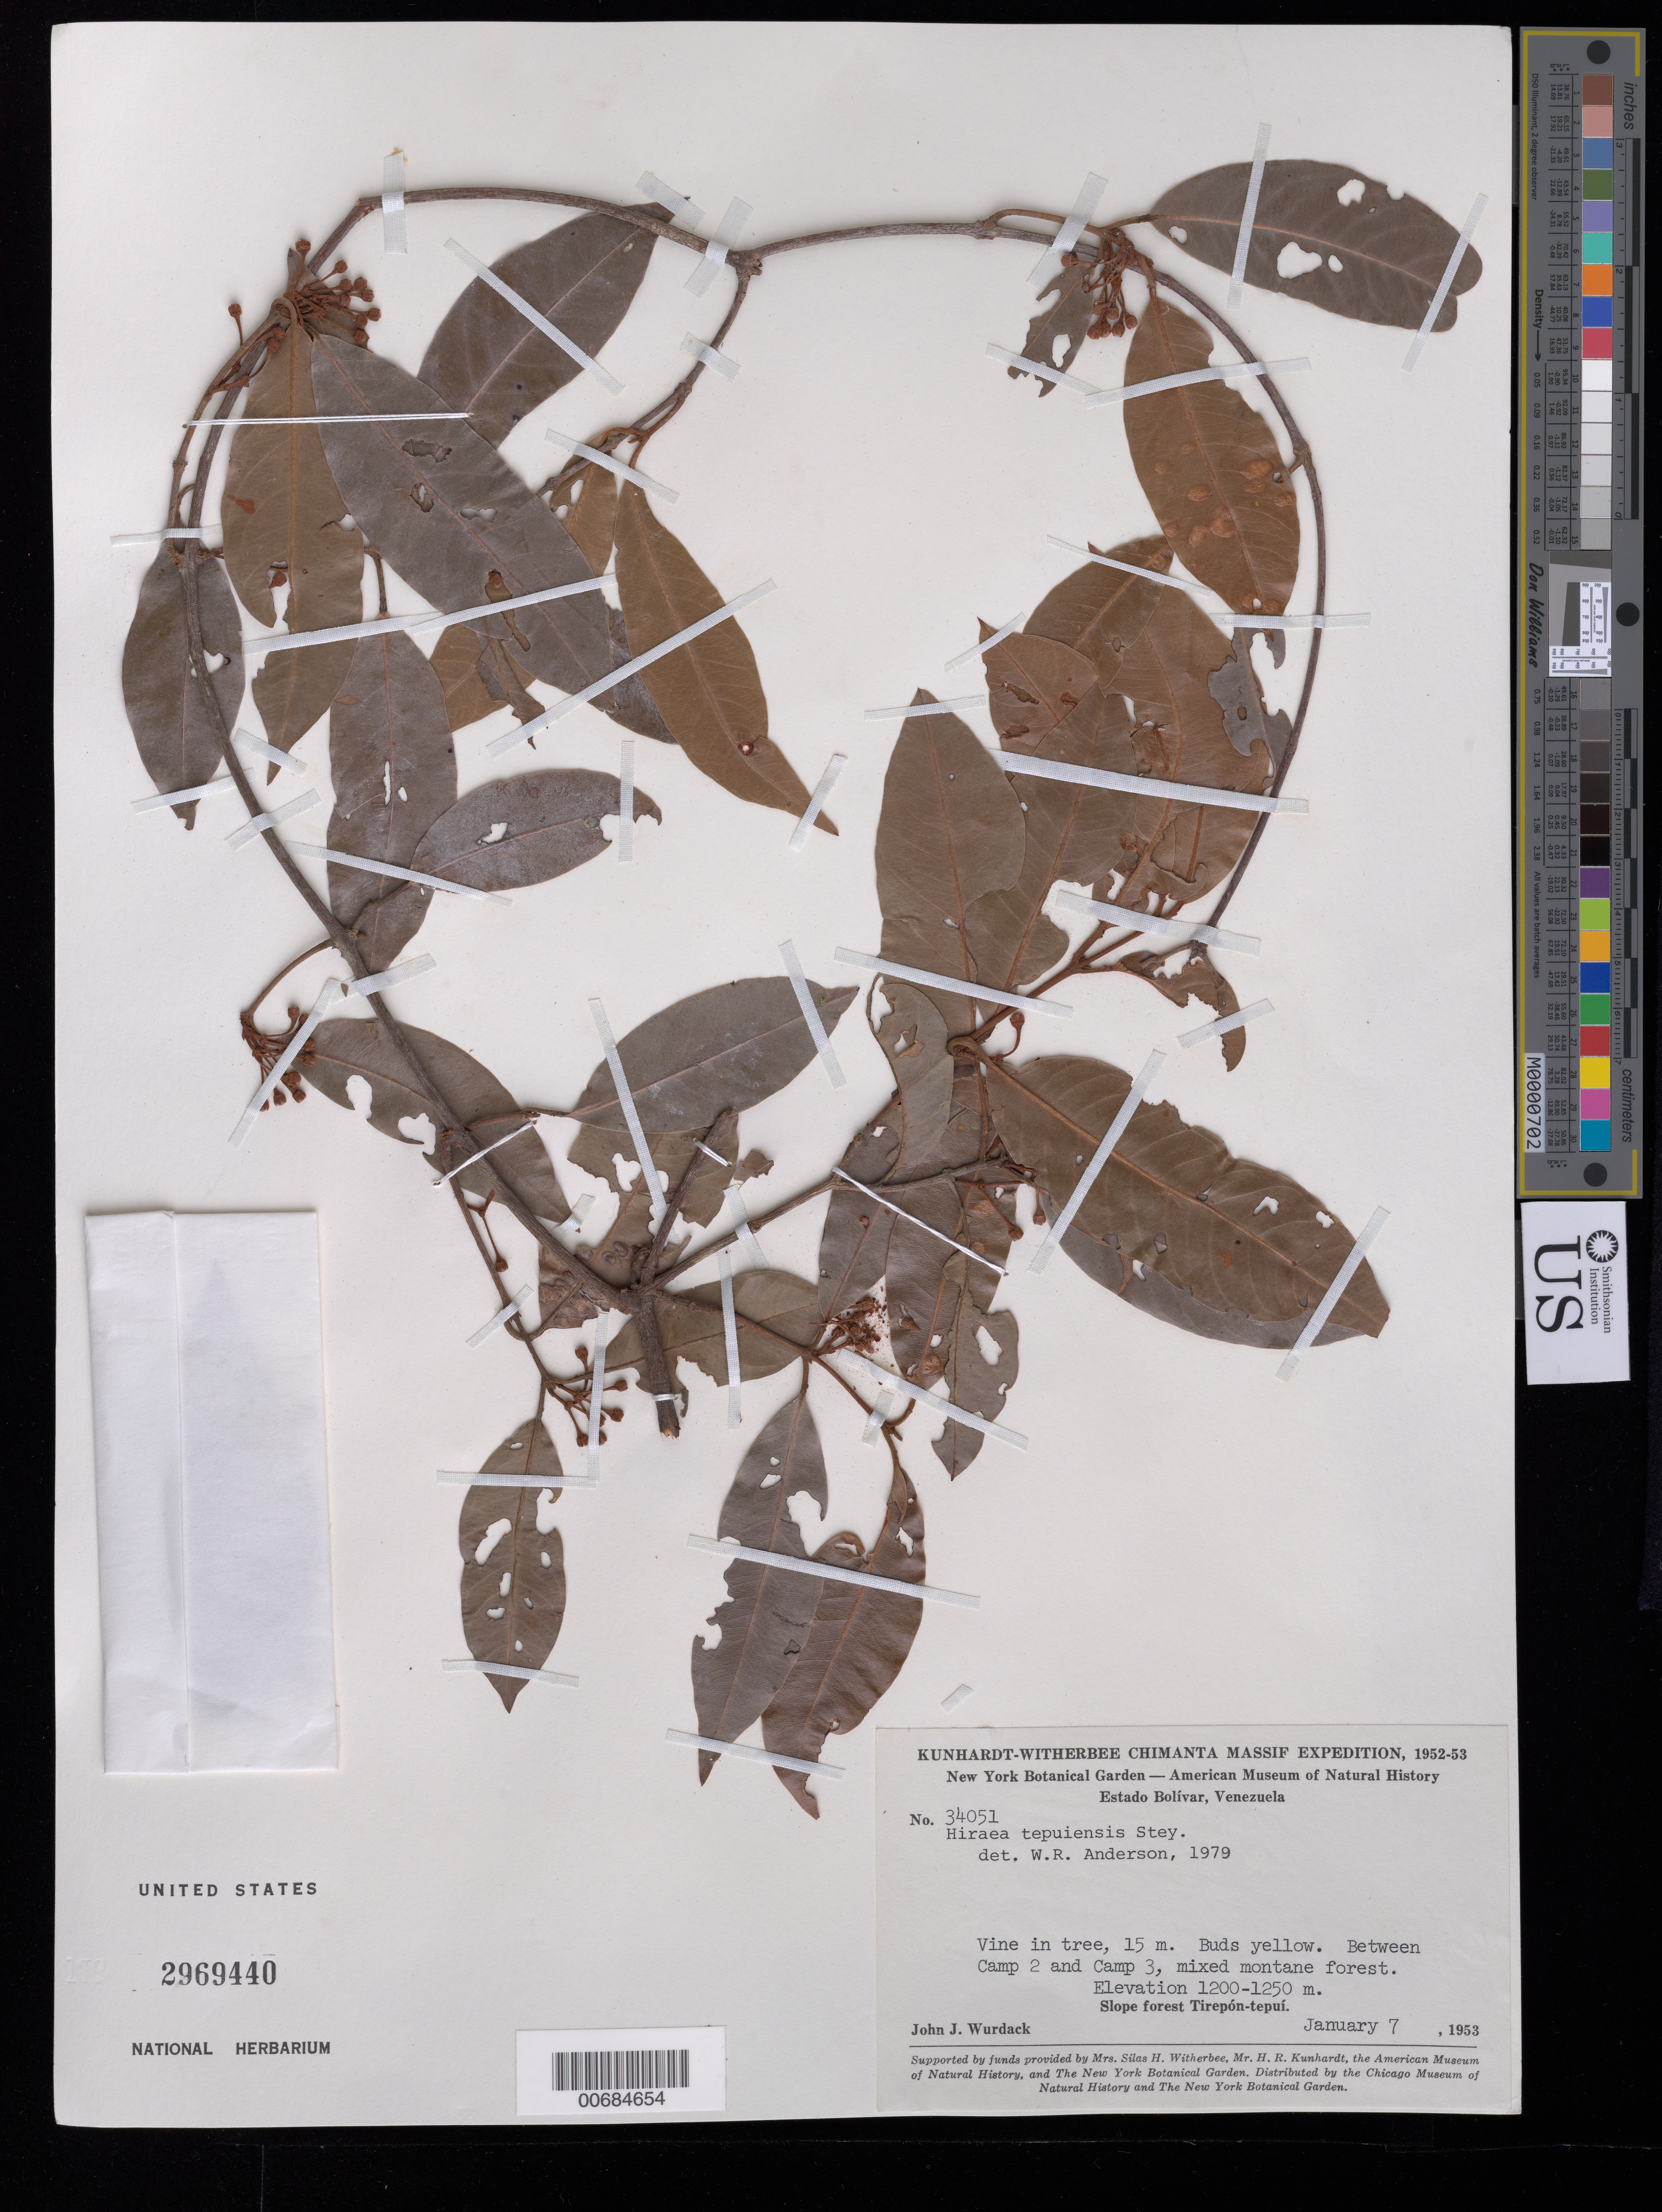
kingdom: Plantae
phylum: Tracheophyta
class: Magnoliopsida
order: Malpighiales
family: Malpighiaceae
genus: Hiraea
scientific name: Hiraea tepuiensis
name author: Steyerm.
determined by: Anderson, W. R., (MICH), University of Michigan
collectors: J. J. Wurdack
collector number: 34051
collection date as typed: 7-Jan-53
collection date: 1953-01-07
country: Venezuela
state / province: Bolívar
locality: Tirepón-tepuí, between Camps 2 & 3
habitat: Mixed montane forest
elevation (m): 366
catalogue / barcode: US 2969440